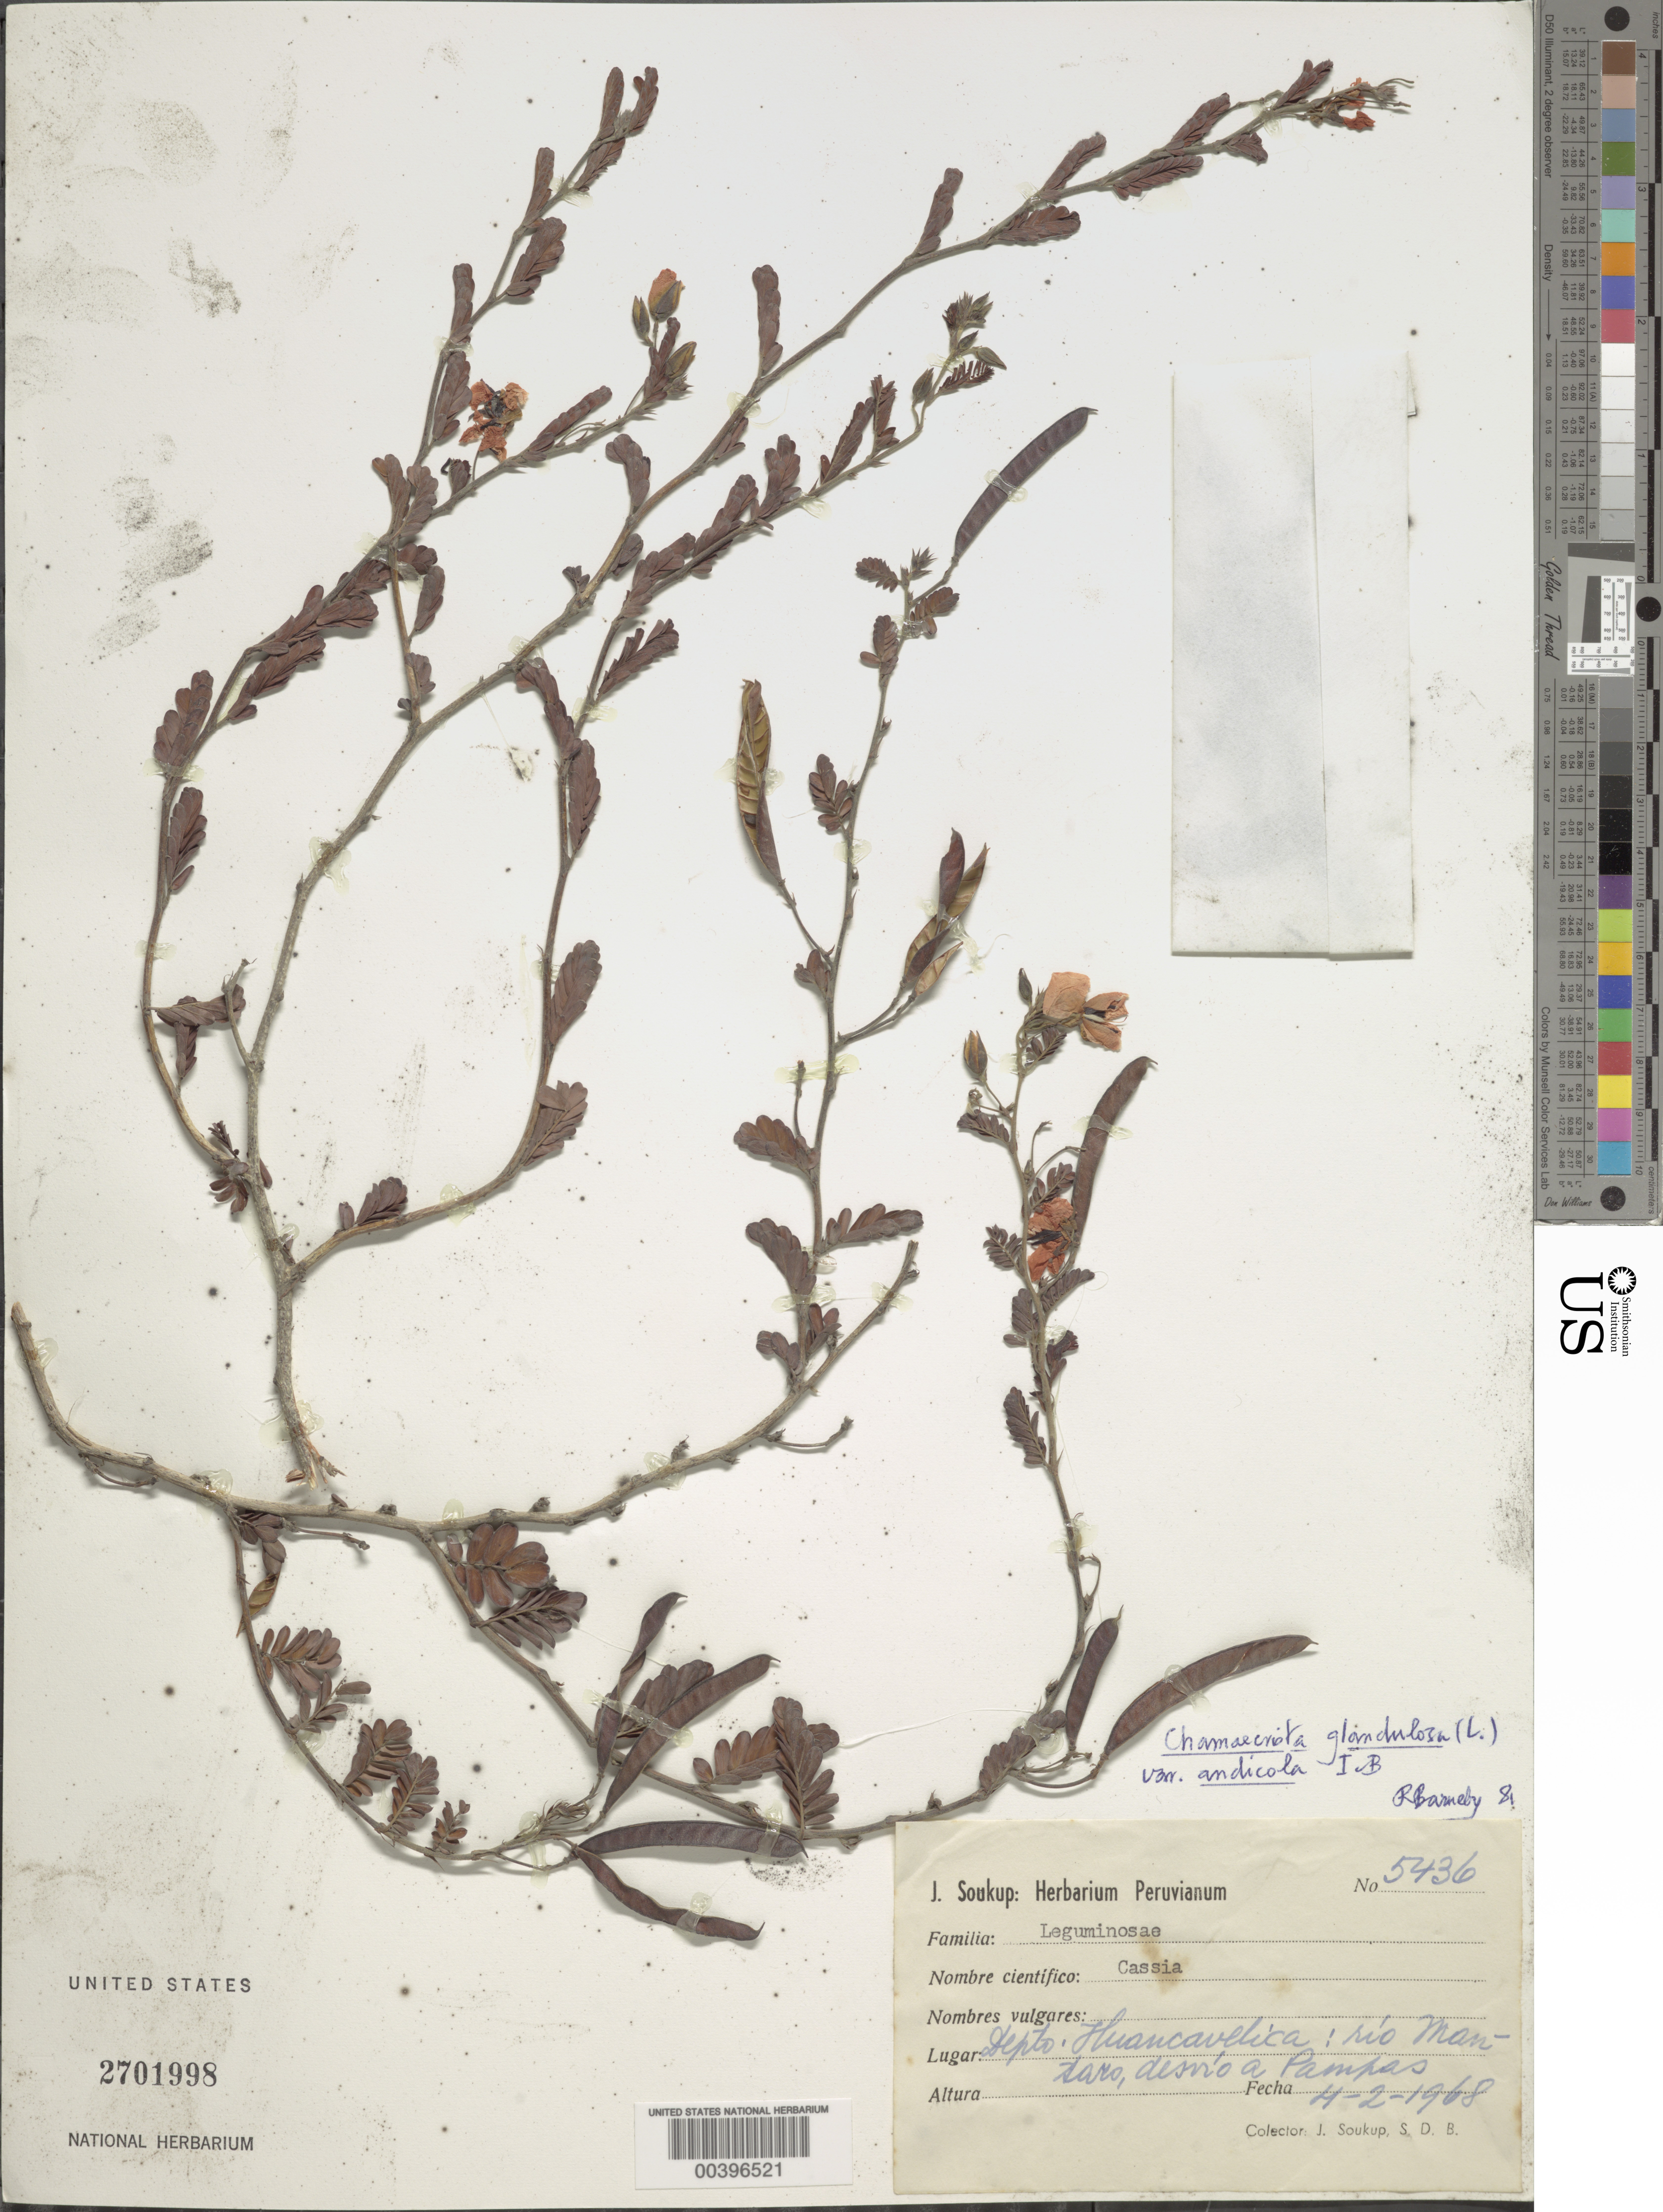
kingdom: Plantae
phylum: Tracheophyta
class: Magnoliopsida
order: Fabales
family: Fabaceae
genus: Chamaecrista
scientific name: Chamaecrista glandulosa var. andicola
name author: H.S. Irwin & Barneby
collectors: J. J. Soukup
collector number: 5436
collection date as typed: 04 Feb 1968 or 02 Apr 1968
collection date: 1968-02-04 or 1968-04-02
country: Peru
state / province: Huancavelica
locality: Río Mantaro, Desiro [de Siro?] a Pampas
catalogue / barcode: US 2701998